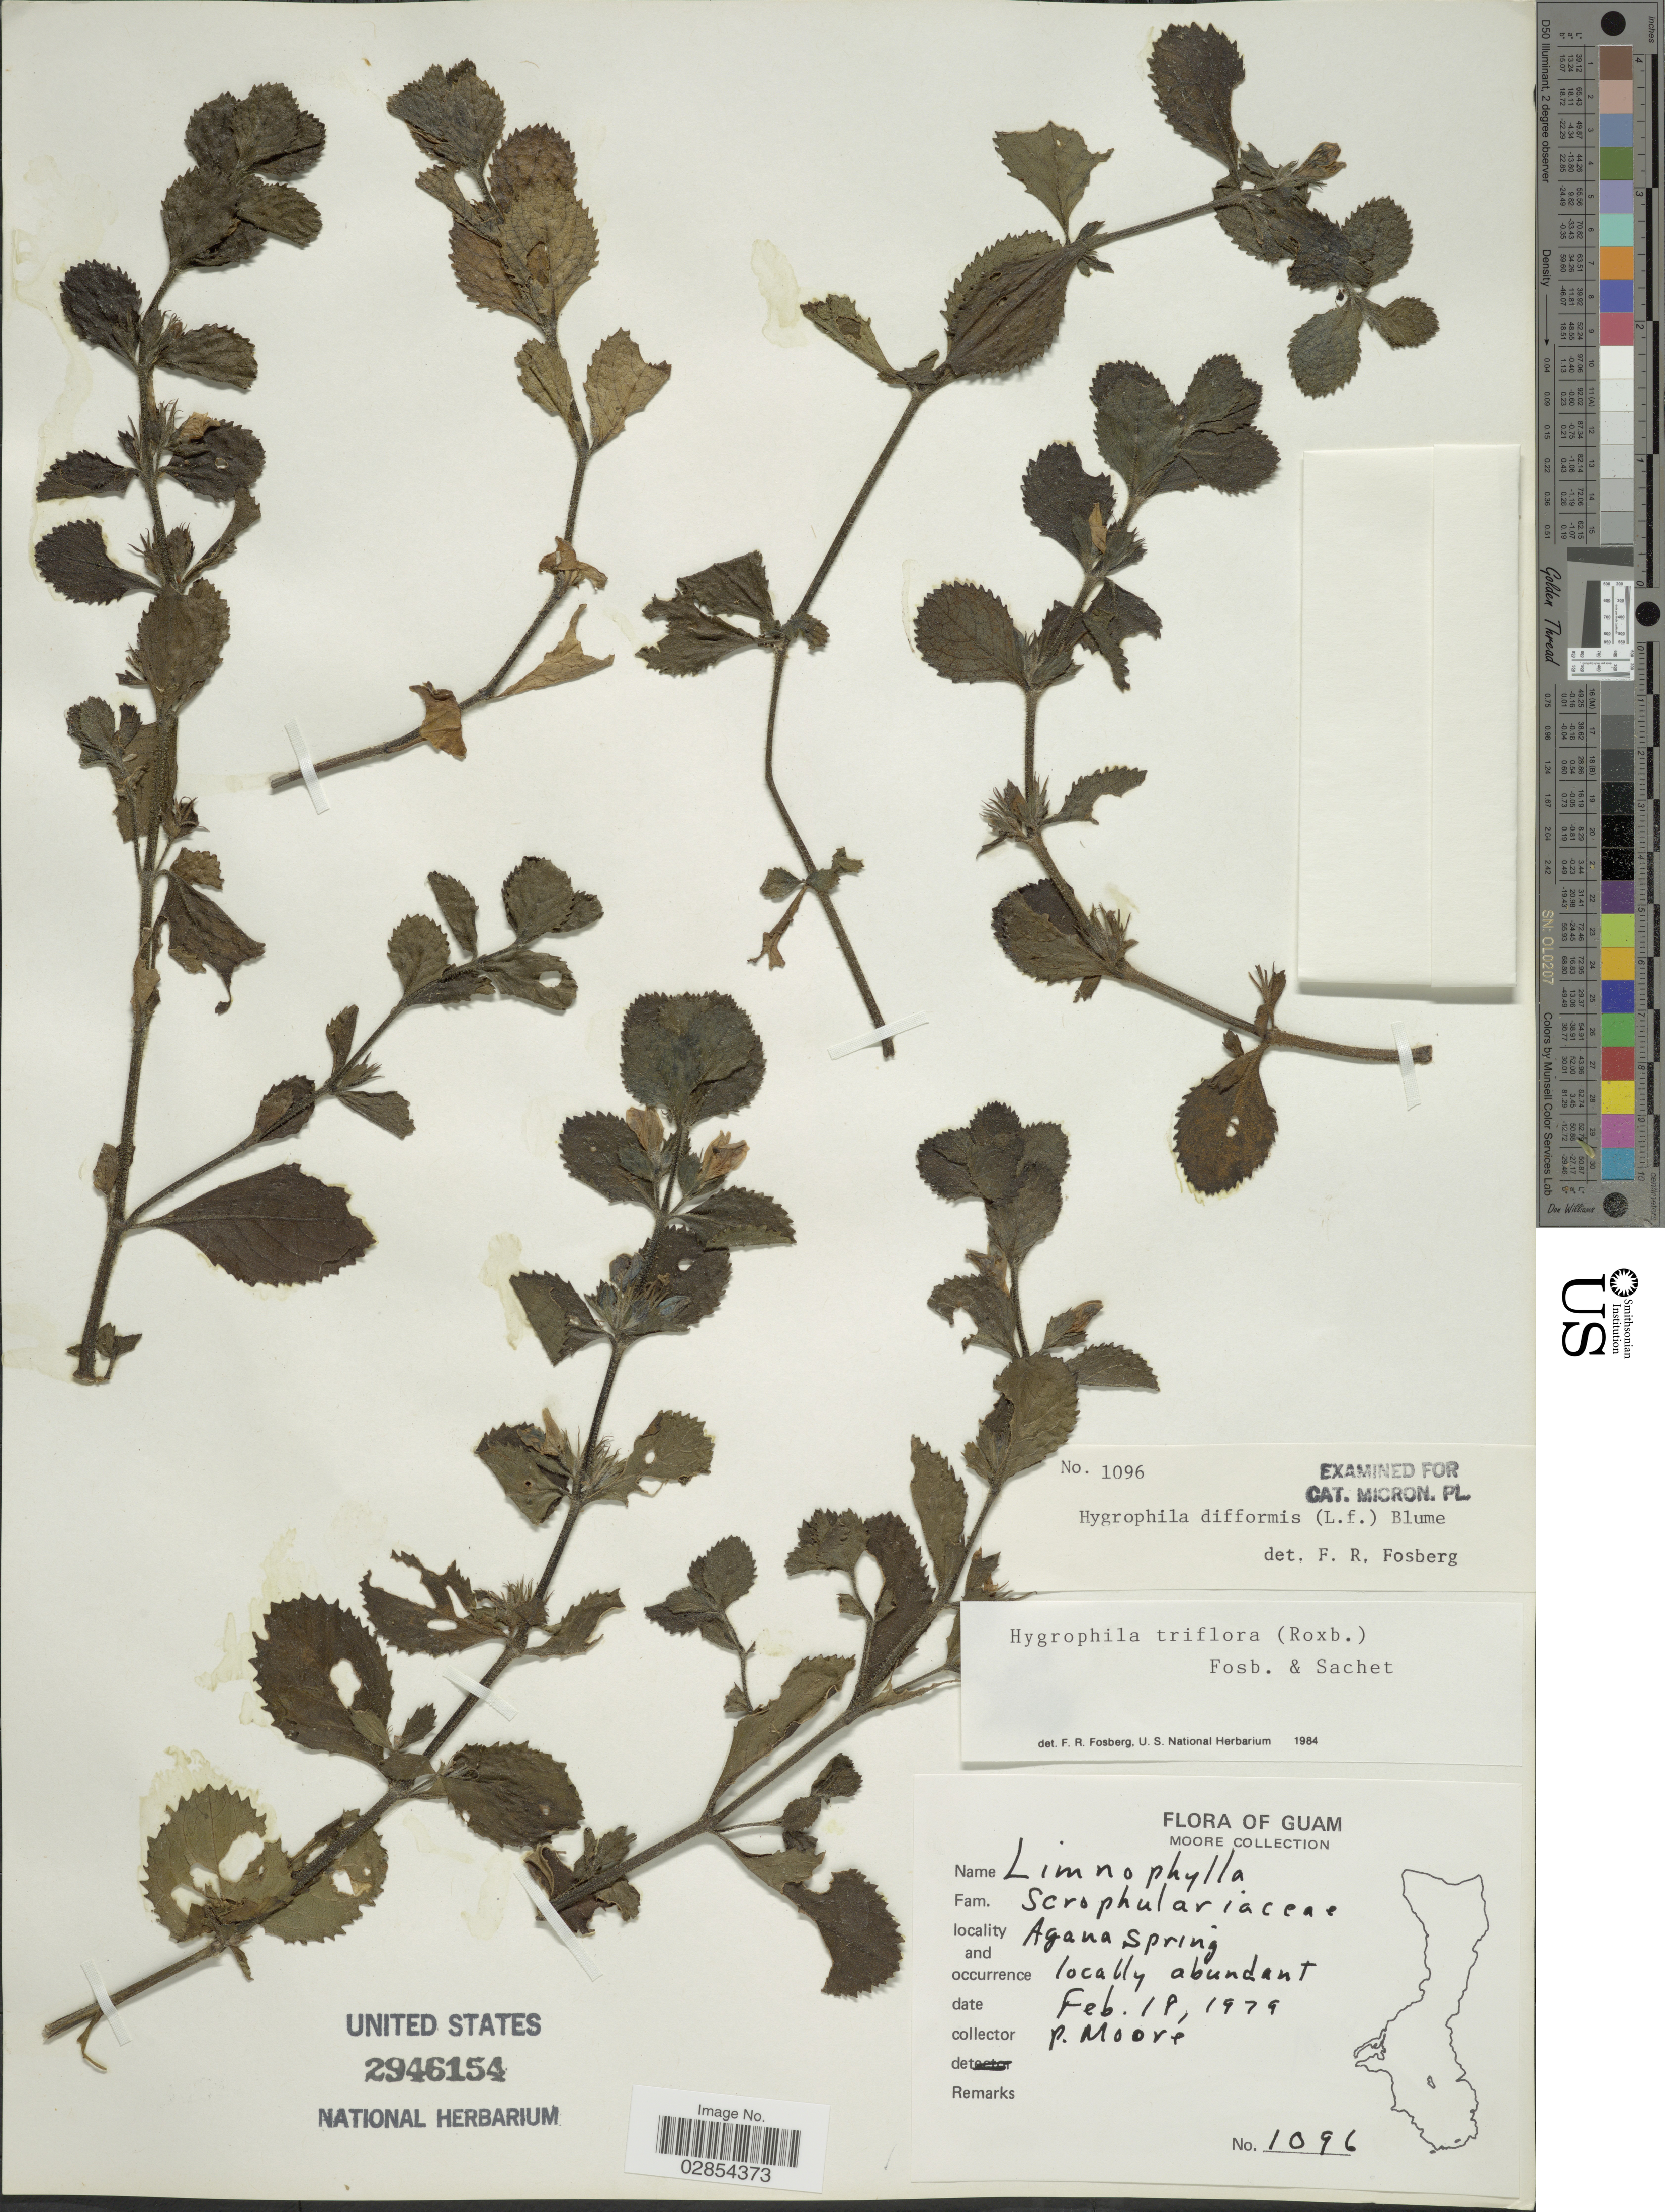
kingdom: Plantae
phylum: Tracheophyta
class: Magnoliopsida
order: Lamiales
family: Acanthaceae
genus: Hygrophila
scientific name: Hygrophila triflora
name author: (Roxb.) Fosberg & Sachet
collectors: P. Moore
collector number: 1096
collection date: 1979-02-18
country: Guam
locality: Agana Spring.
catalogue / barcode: US 2946154